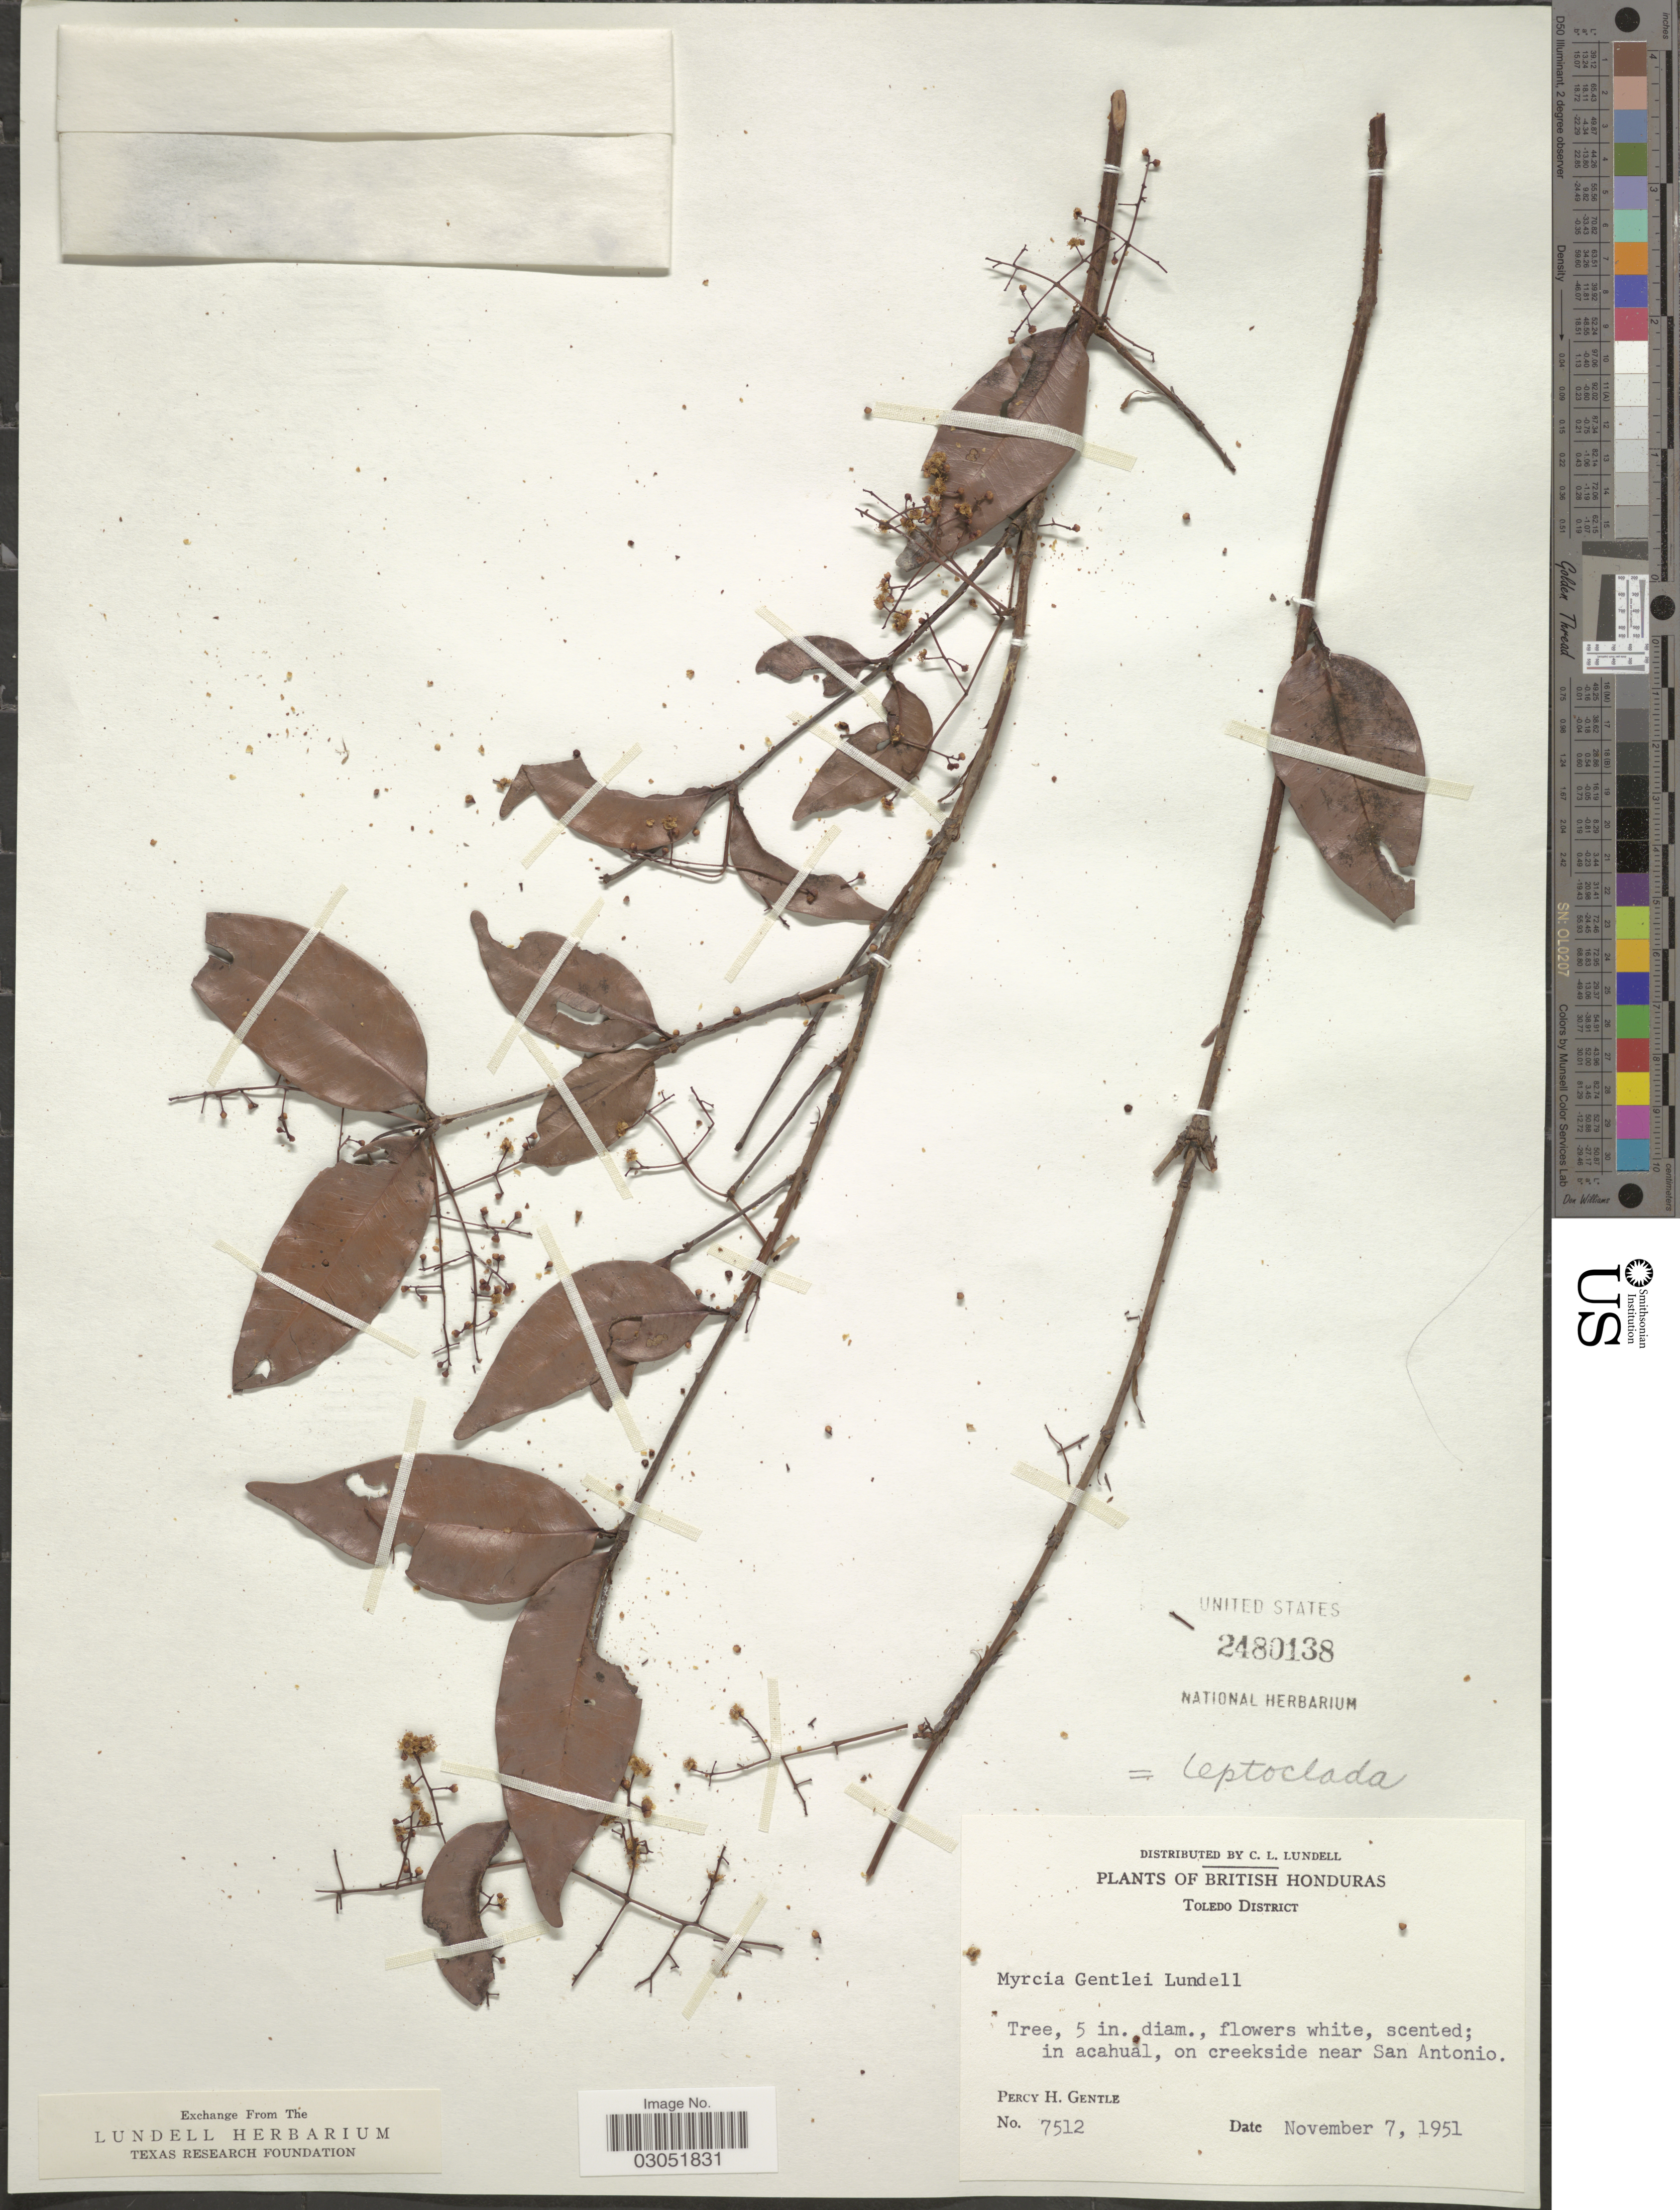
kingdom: Plantae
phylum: Tracheophyta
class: Magnoliopsida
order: Myrtales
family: Myrtaceae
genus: Myrcia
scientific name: Myrcia leptoclada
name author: DC.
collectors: P. H. Gentle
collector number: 7512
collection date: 1951-11-07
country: Belize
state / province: Toledo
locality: British Honduras. Toledo District, in acahual, on creekside near San Antonio.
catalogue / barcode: US 2480138